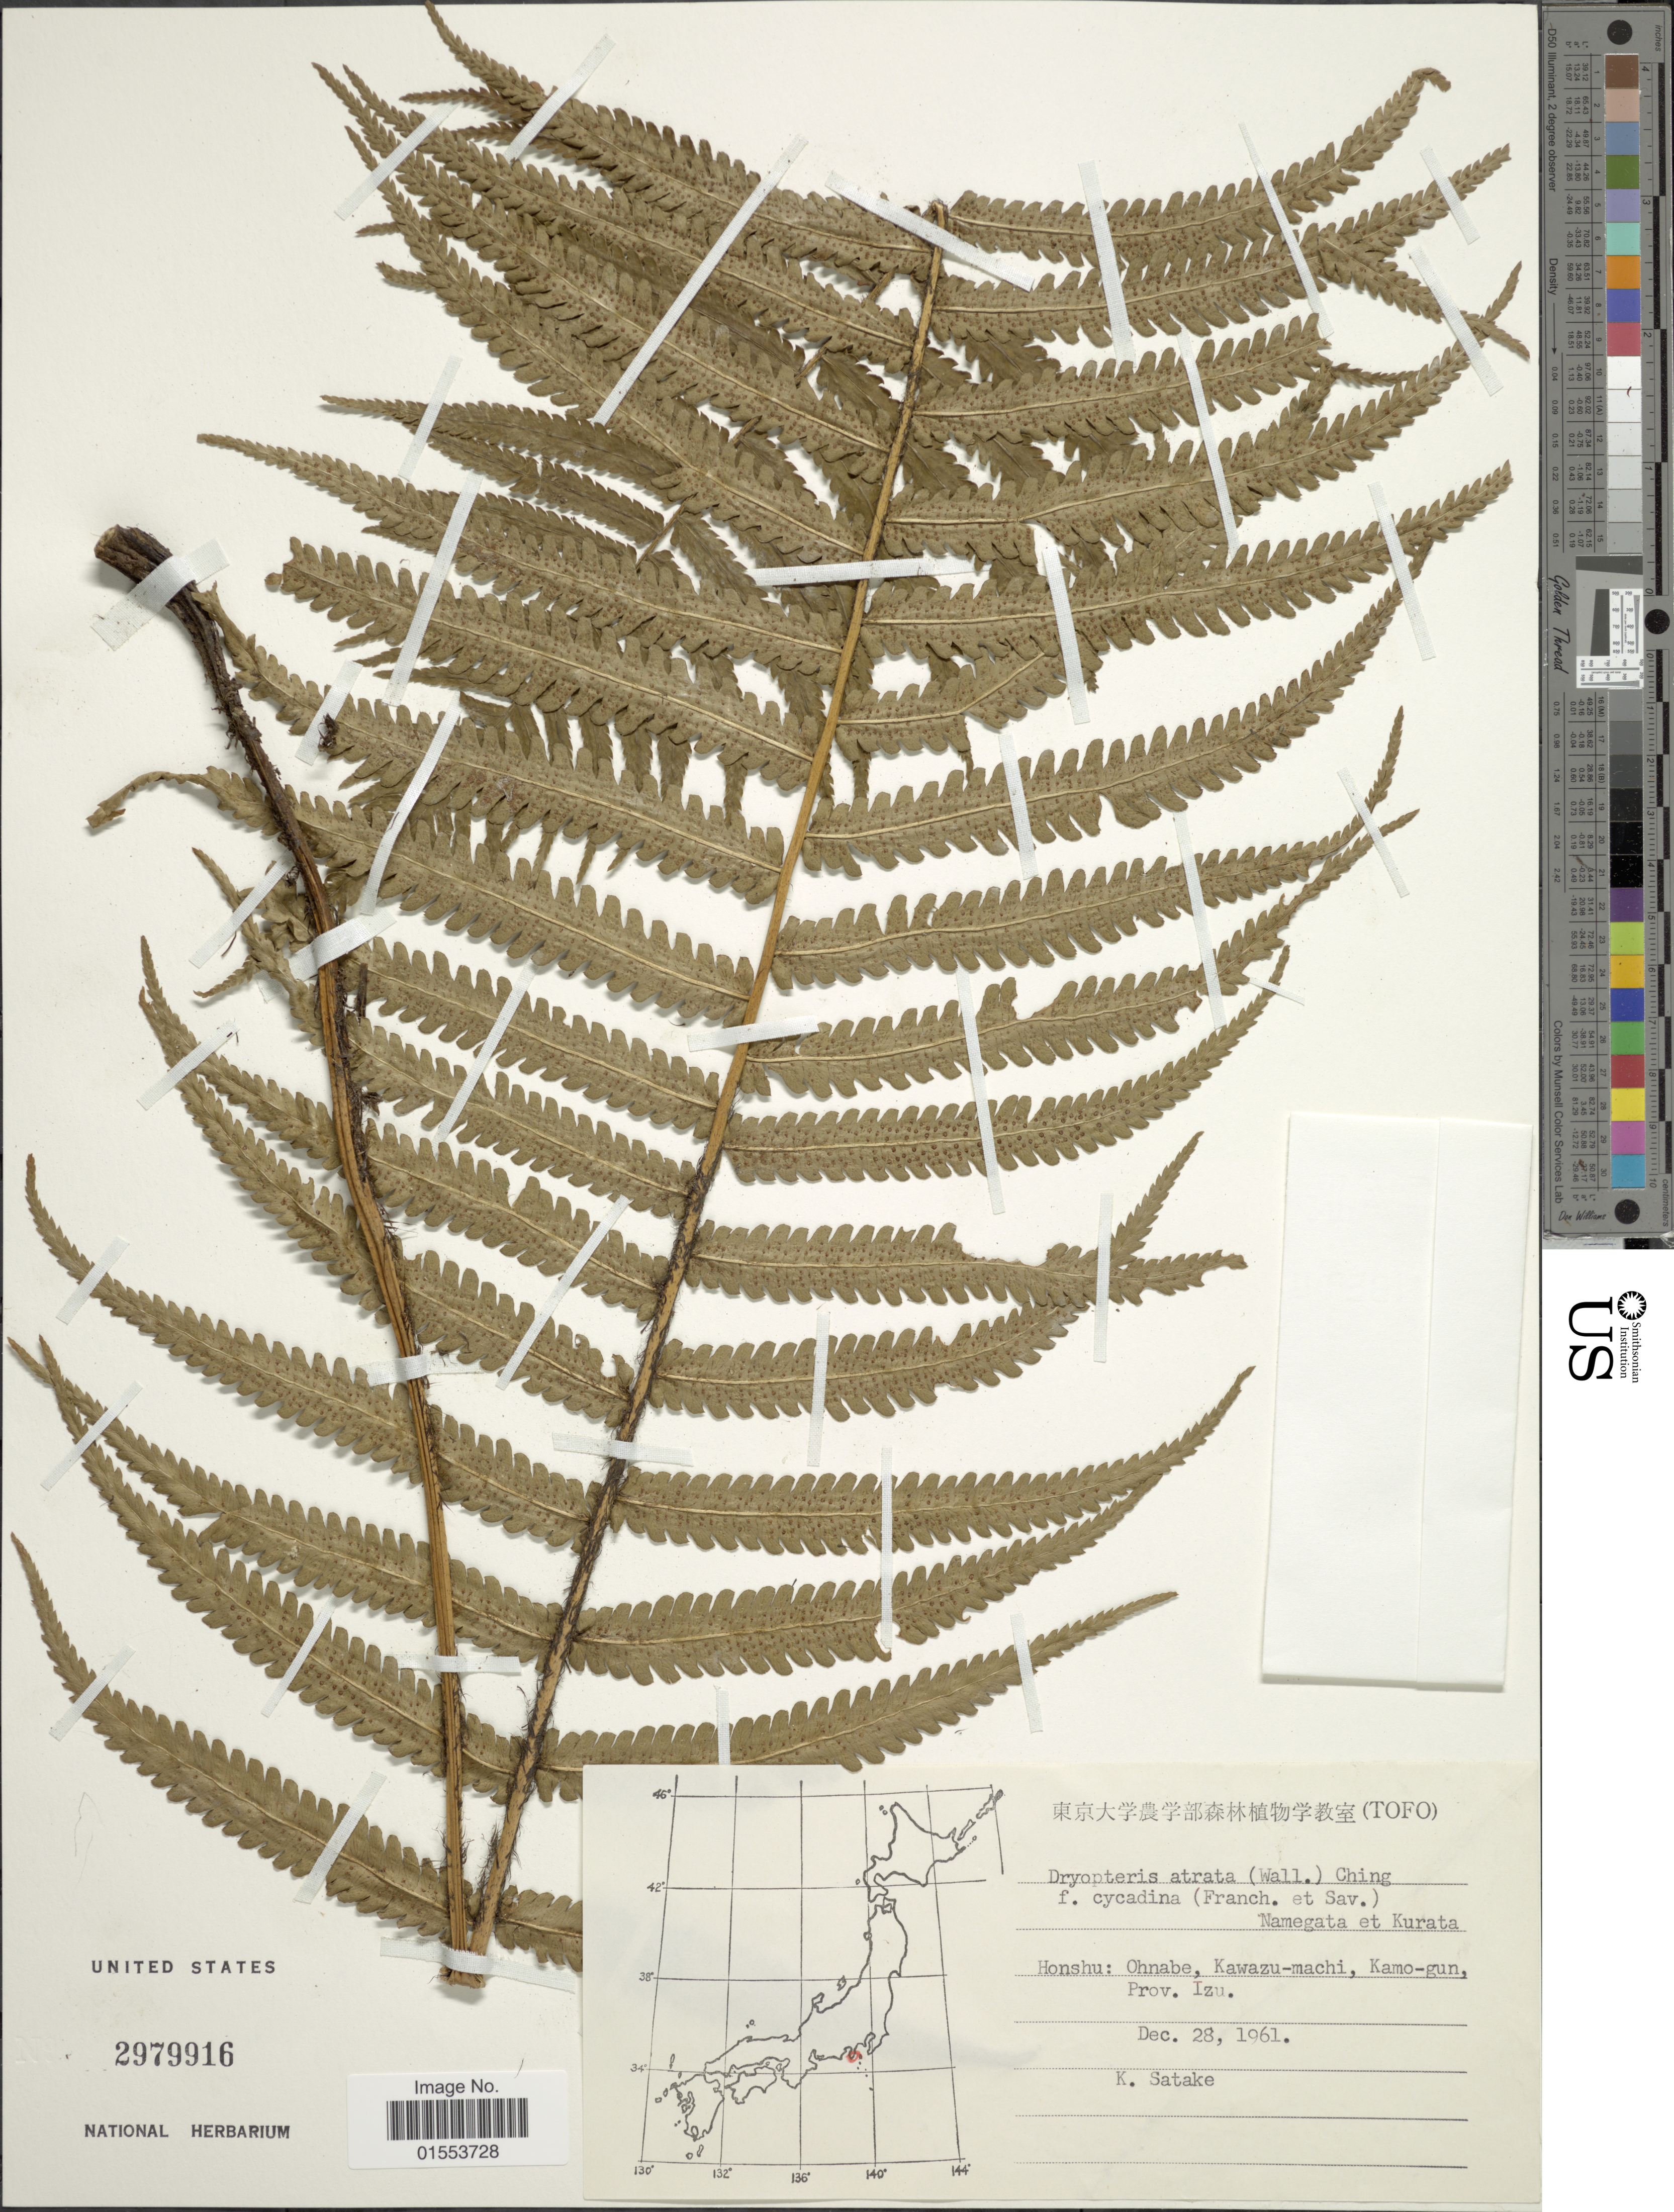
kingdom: Plantae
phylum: Tracheophyta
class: Polypodiopsida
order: Polypodiales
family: Dryopteridaceae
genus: Dryopteris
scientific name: Dryopteris atrata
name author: (Wall. ex Kunze) Ching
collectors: K. Satake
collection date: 1961-12-28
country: Japan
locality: Honshu: Ohnabe, Kawazu-machi, Kamo-gun. Prov. Izu.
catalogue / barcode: US 2979916